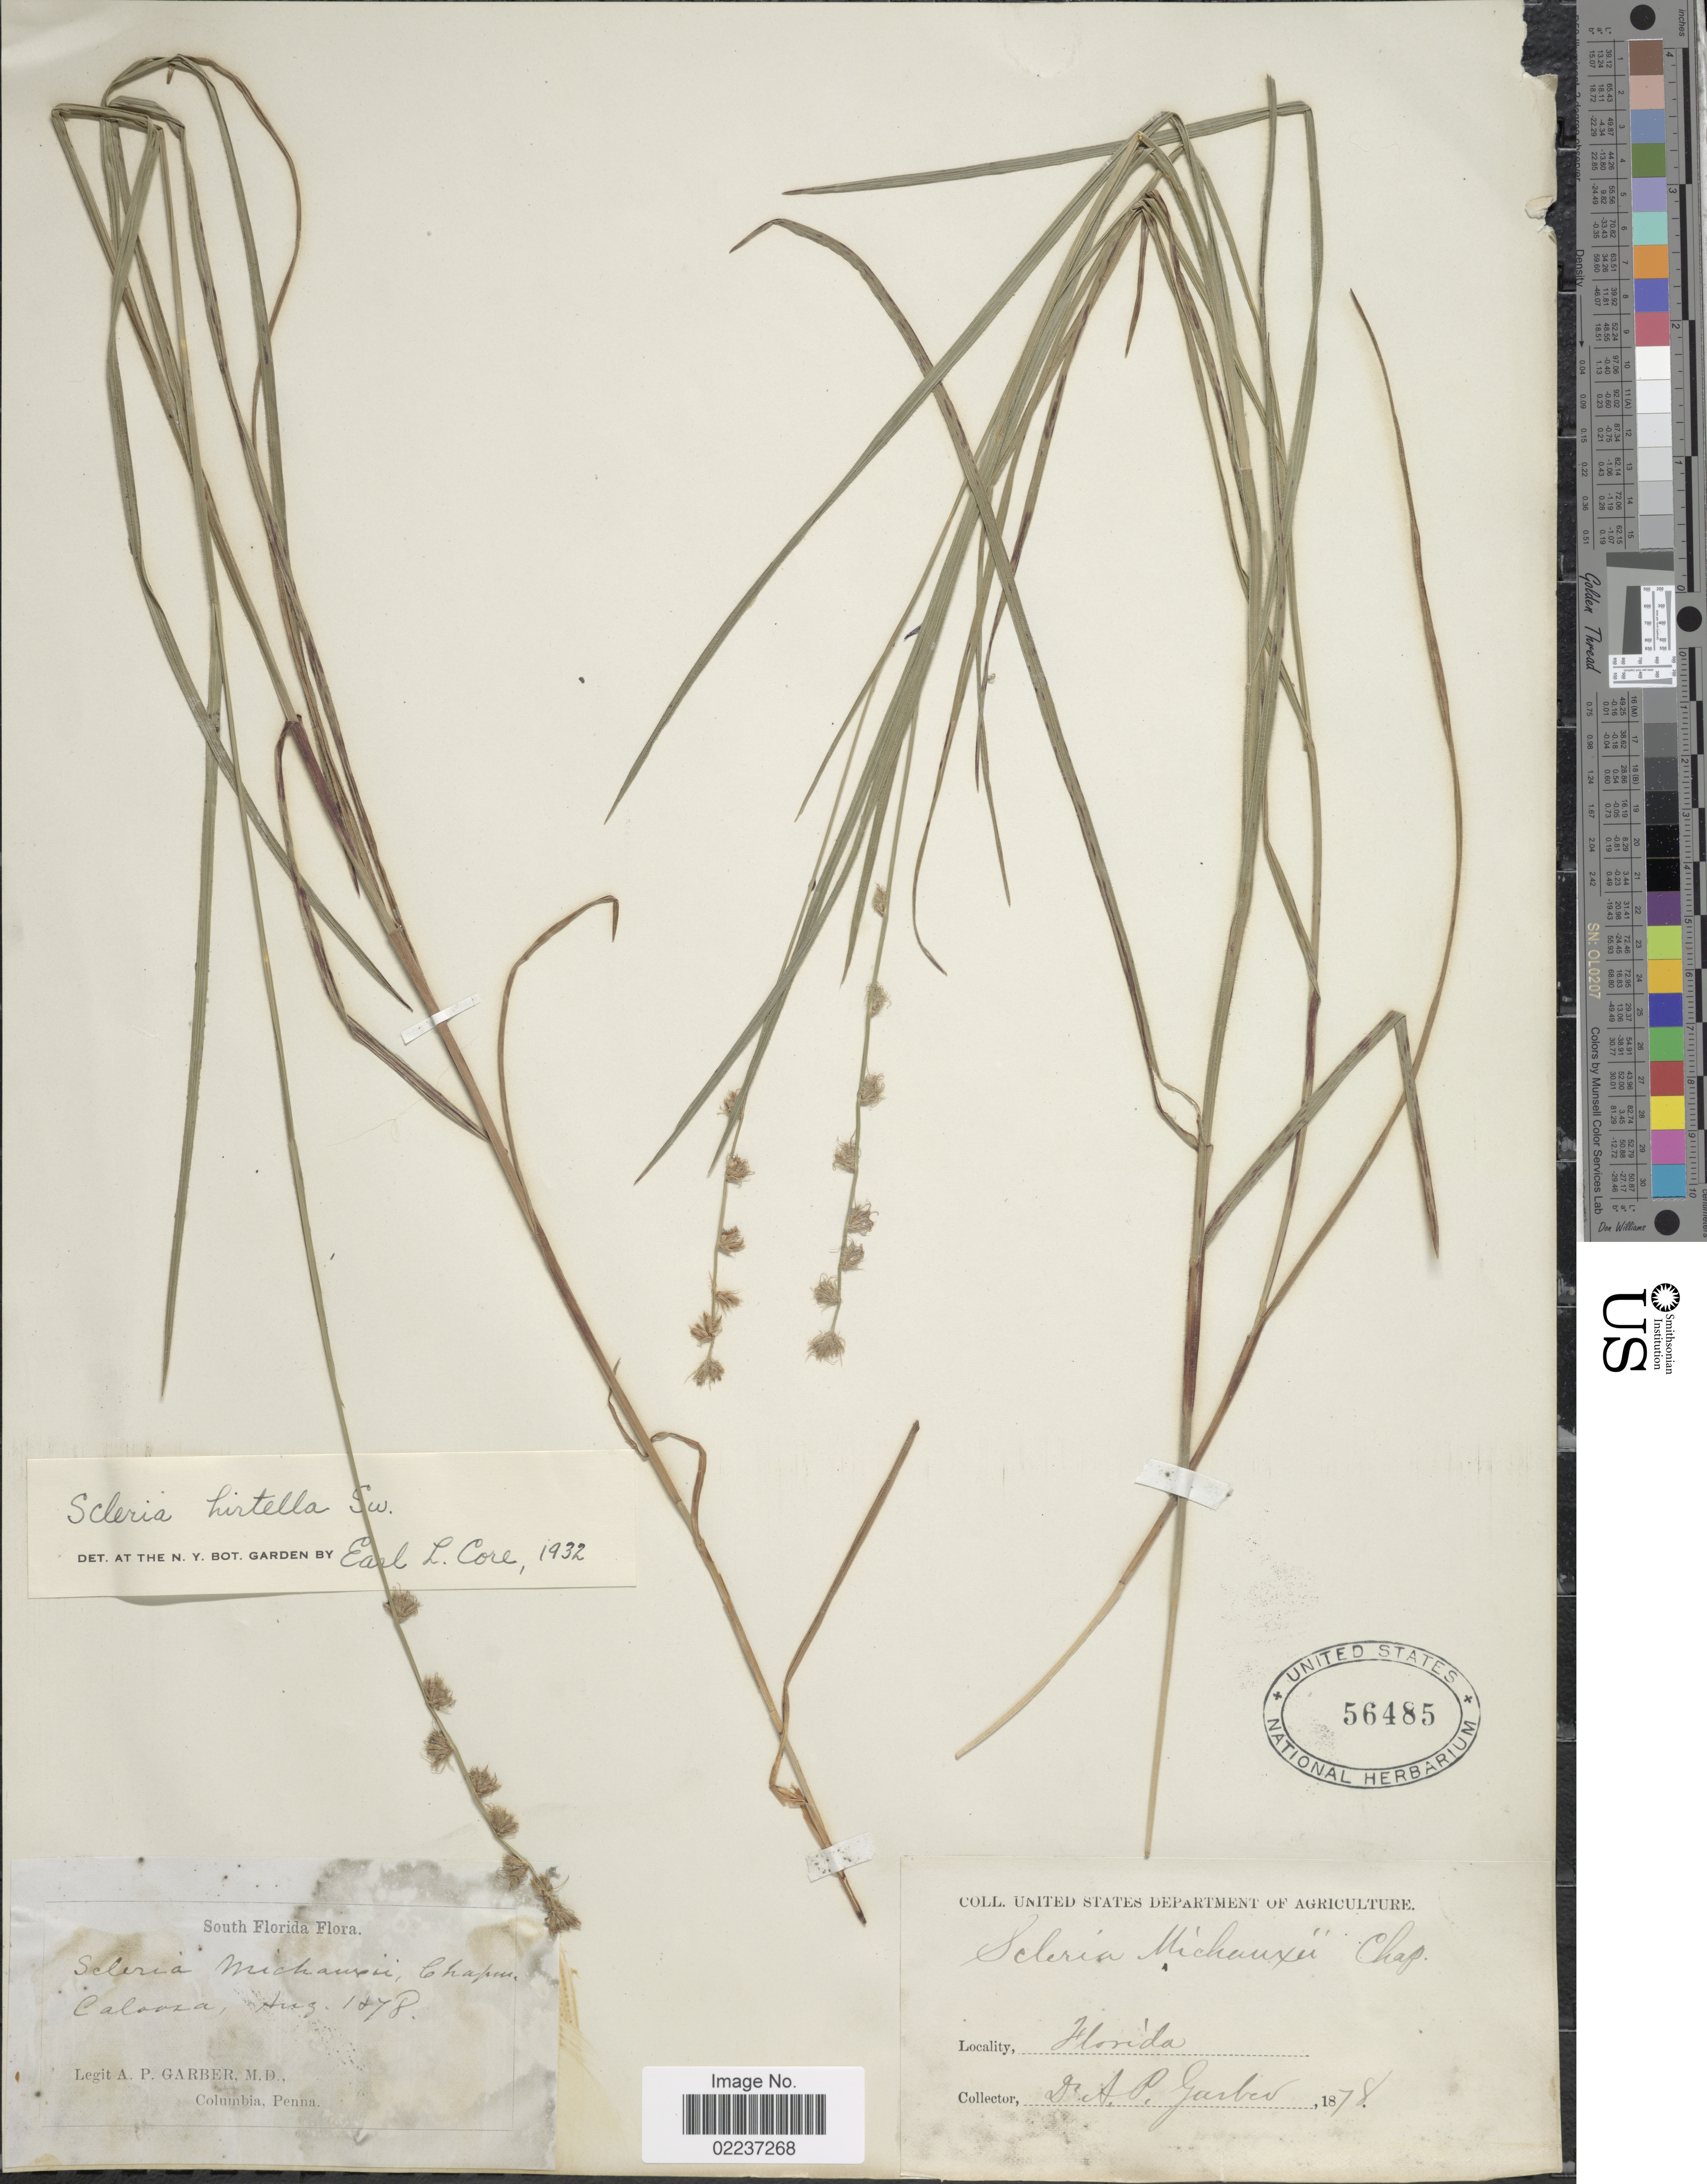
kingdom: Plantae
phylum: Tracheophyta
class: Liliopsida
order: Poales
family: Cyperaceae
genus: Scleria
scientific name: Scleria hirtella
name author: Sw.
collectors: A. P. Garber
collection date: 1878-08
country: United States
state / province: Florida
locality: South Florida, Caloosa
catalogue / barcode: US 56485